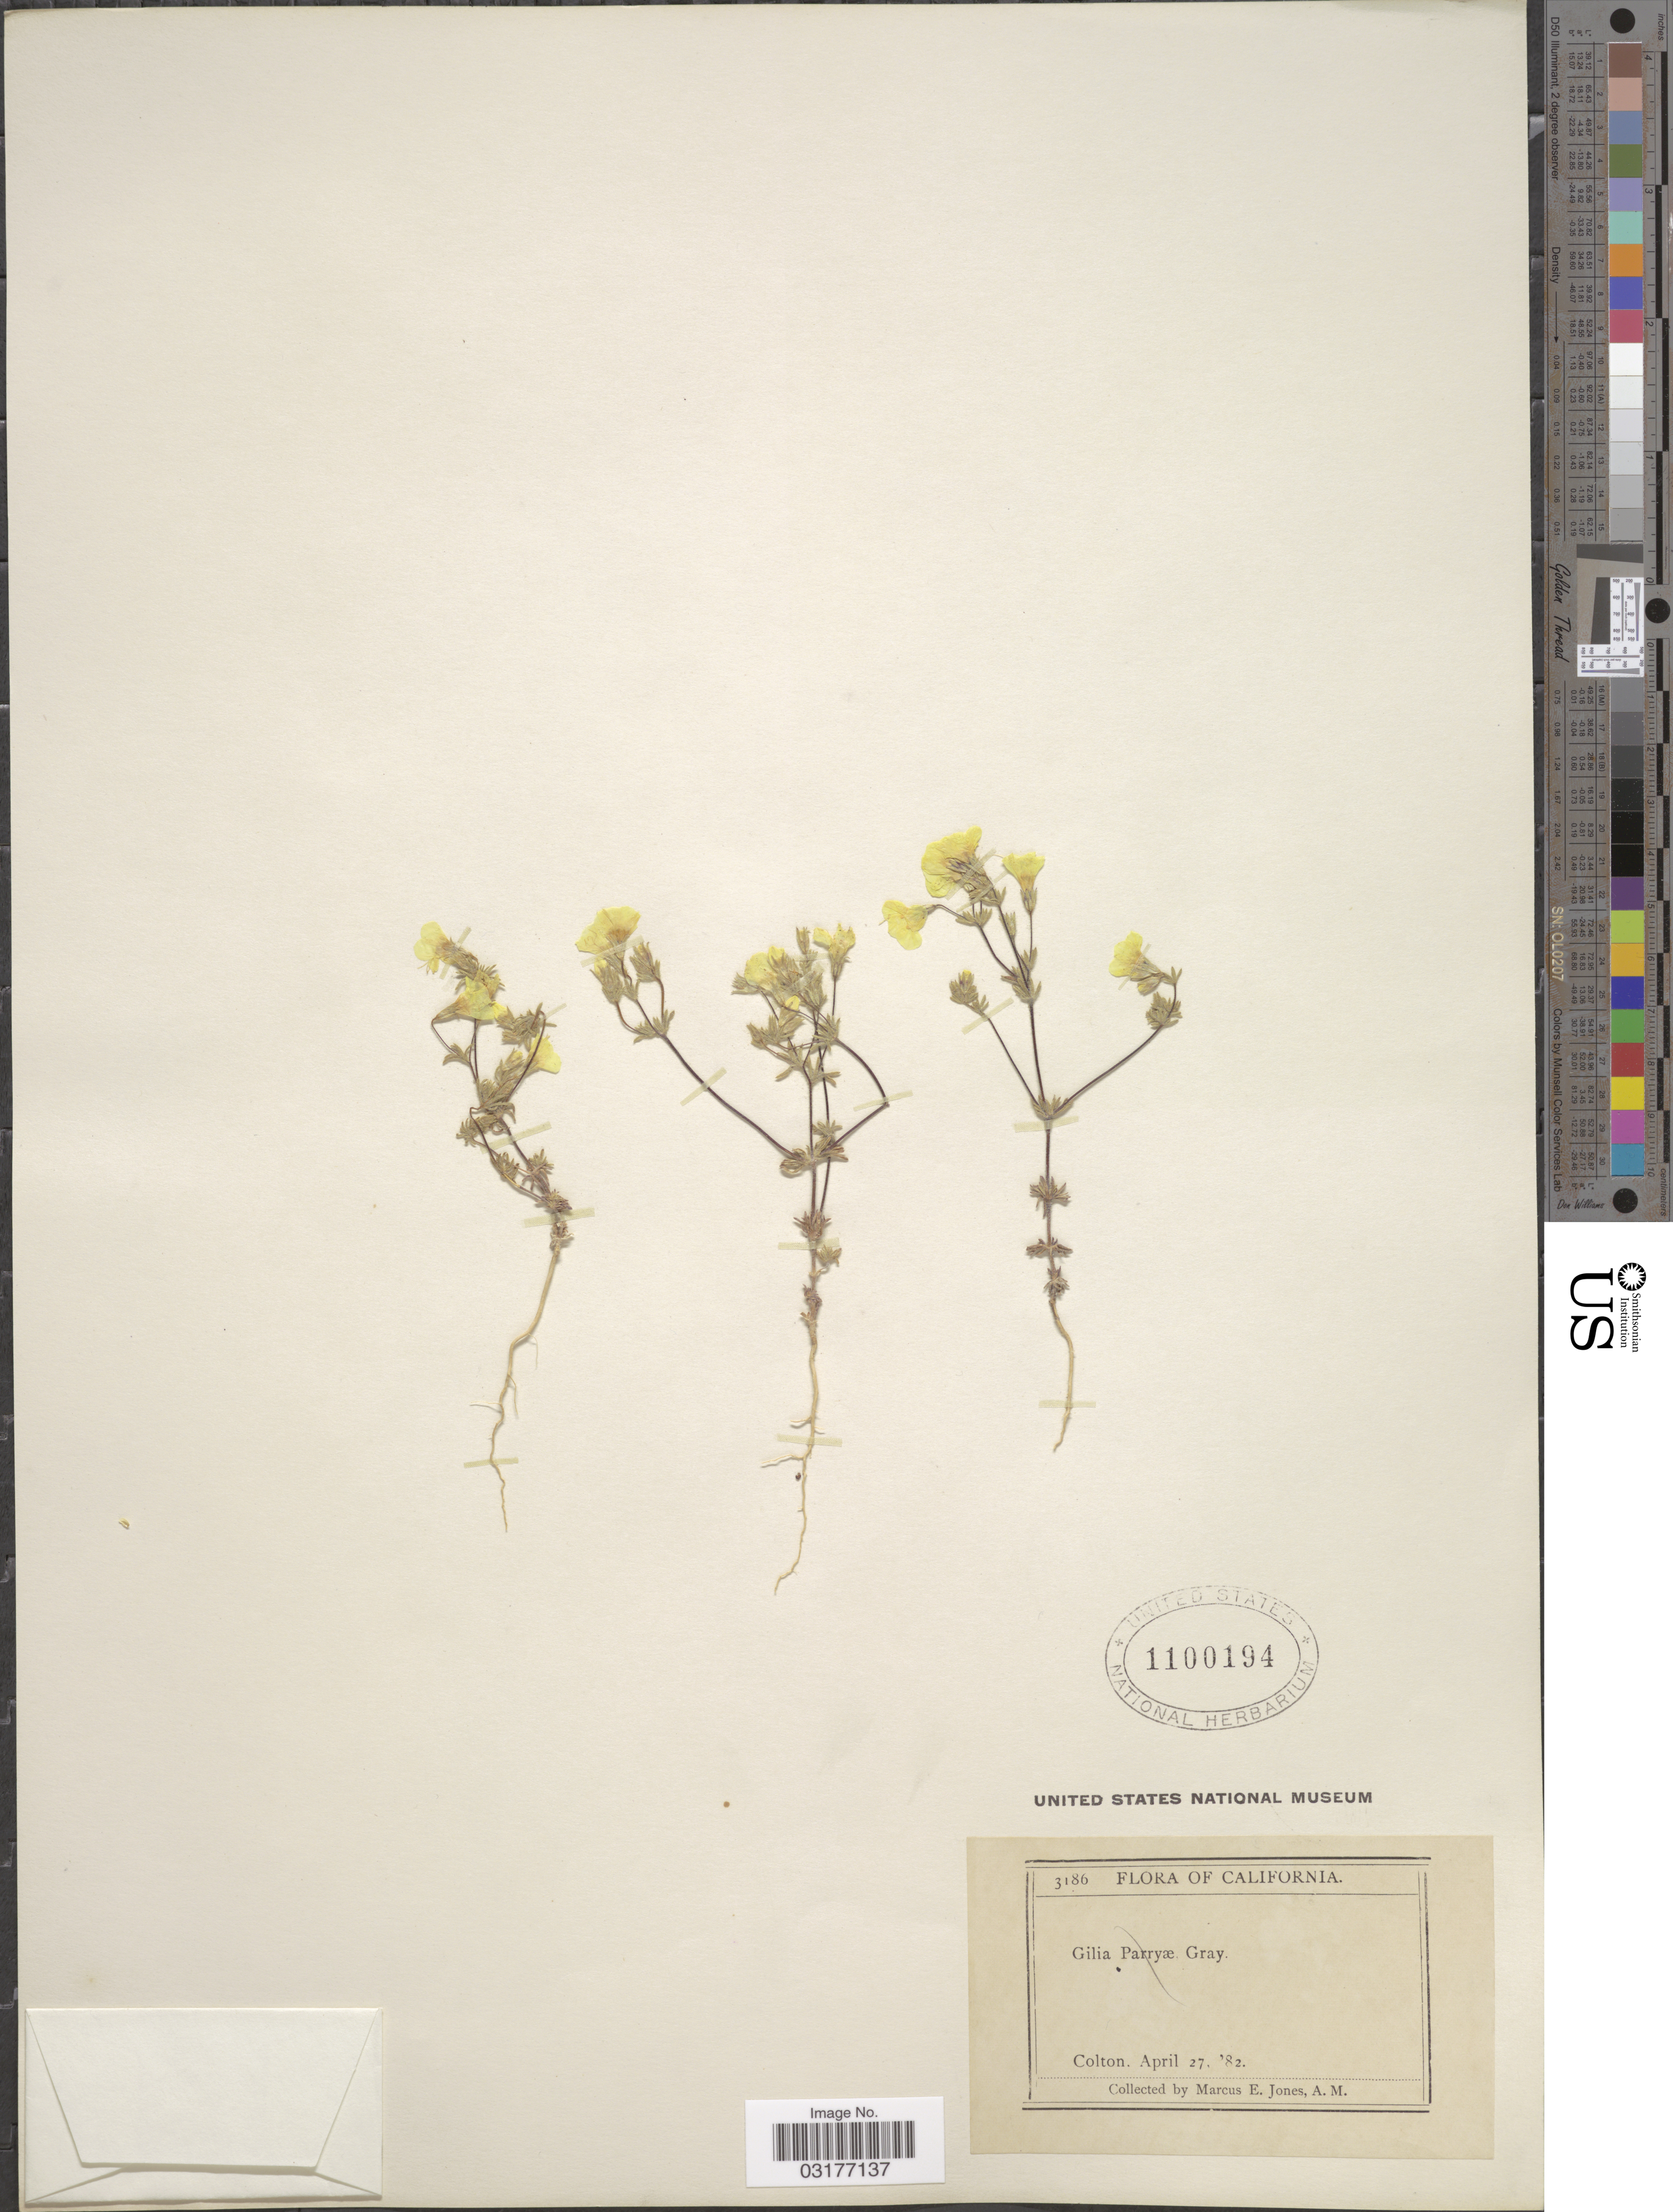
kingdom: Plantae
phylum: Tracheophyta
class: Magnoliopsida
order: Ericales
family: Polemoniaceae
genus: Leptosiphon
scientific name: Leptosiphon chrysanthus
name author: J.M. Porter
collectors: M. E. Jones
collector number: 3186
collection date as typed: Transcribed d/m/y: 27/4/82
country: United States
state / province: California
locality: Colton.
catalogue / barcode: US 1100194